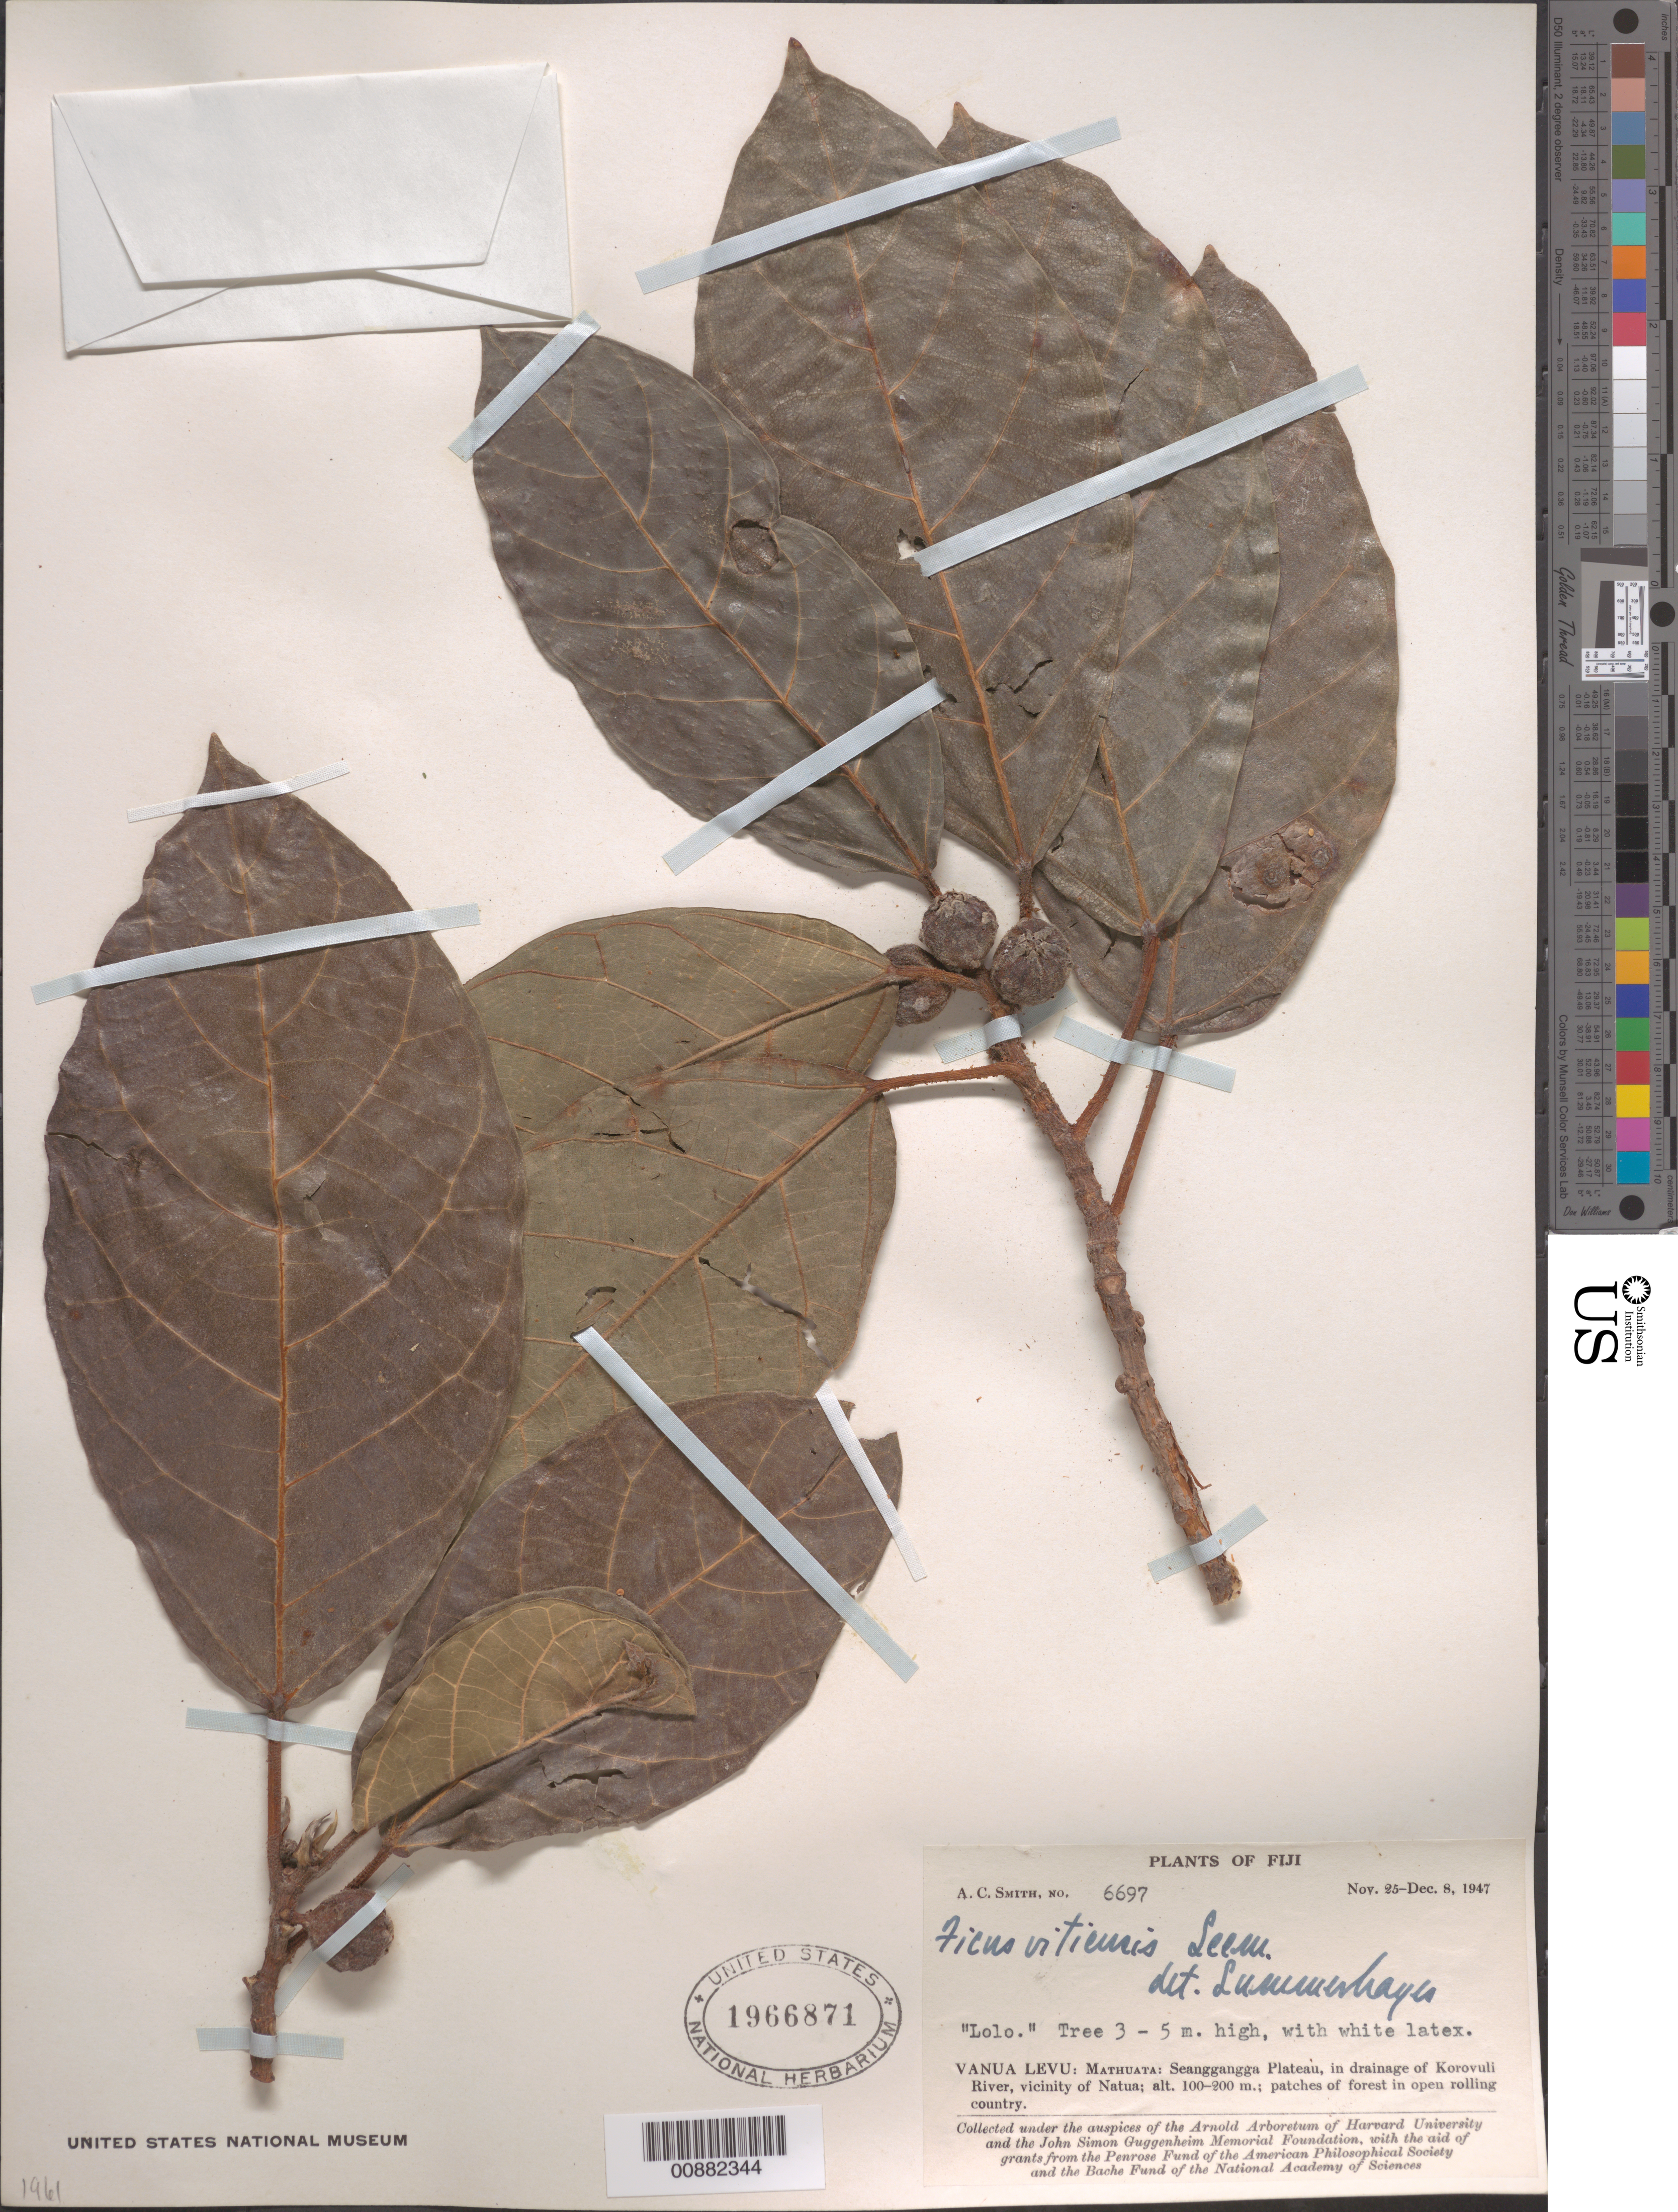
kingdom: Plantae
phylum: Tracheophyta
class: Magnoliopsida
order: Rosales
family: Moraceae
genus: Ficus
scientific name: Ficus vitiensis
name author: Seem.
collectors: C. A. Smith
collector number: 6697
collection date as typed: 08 Dec 1947 to 25 Dec 1947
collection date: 1947-12-08/1947-12-25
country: Fiji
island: Macuata-i-wai [Mathuata-i-wai]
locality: Mathuata, Seangganggu Plateau, in drainage of Korovuli River, vicinity of Natua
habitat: Patches of forest in open rolling country.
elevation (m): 100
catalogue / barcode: US 1966871